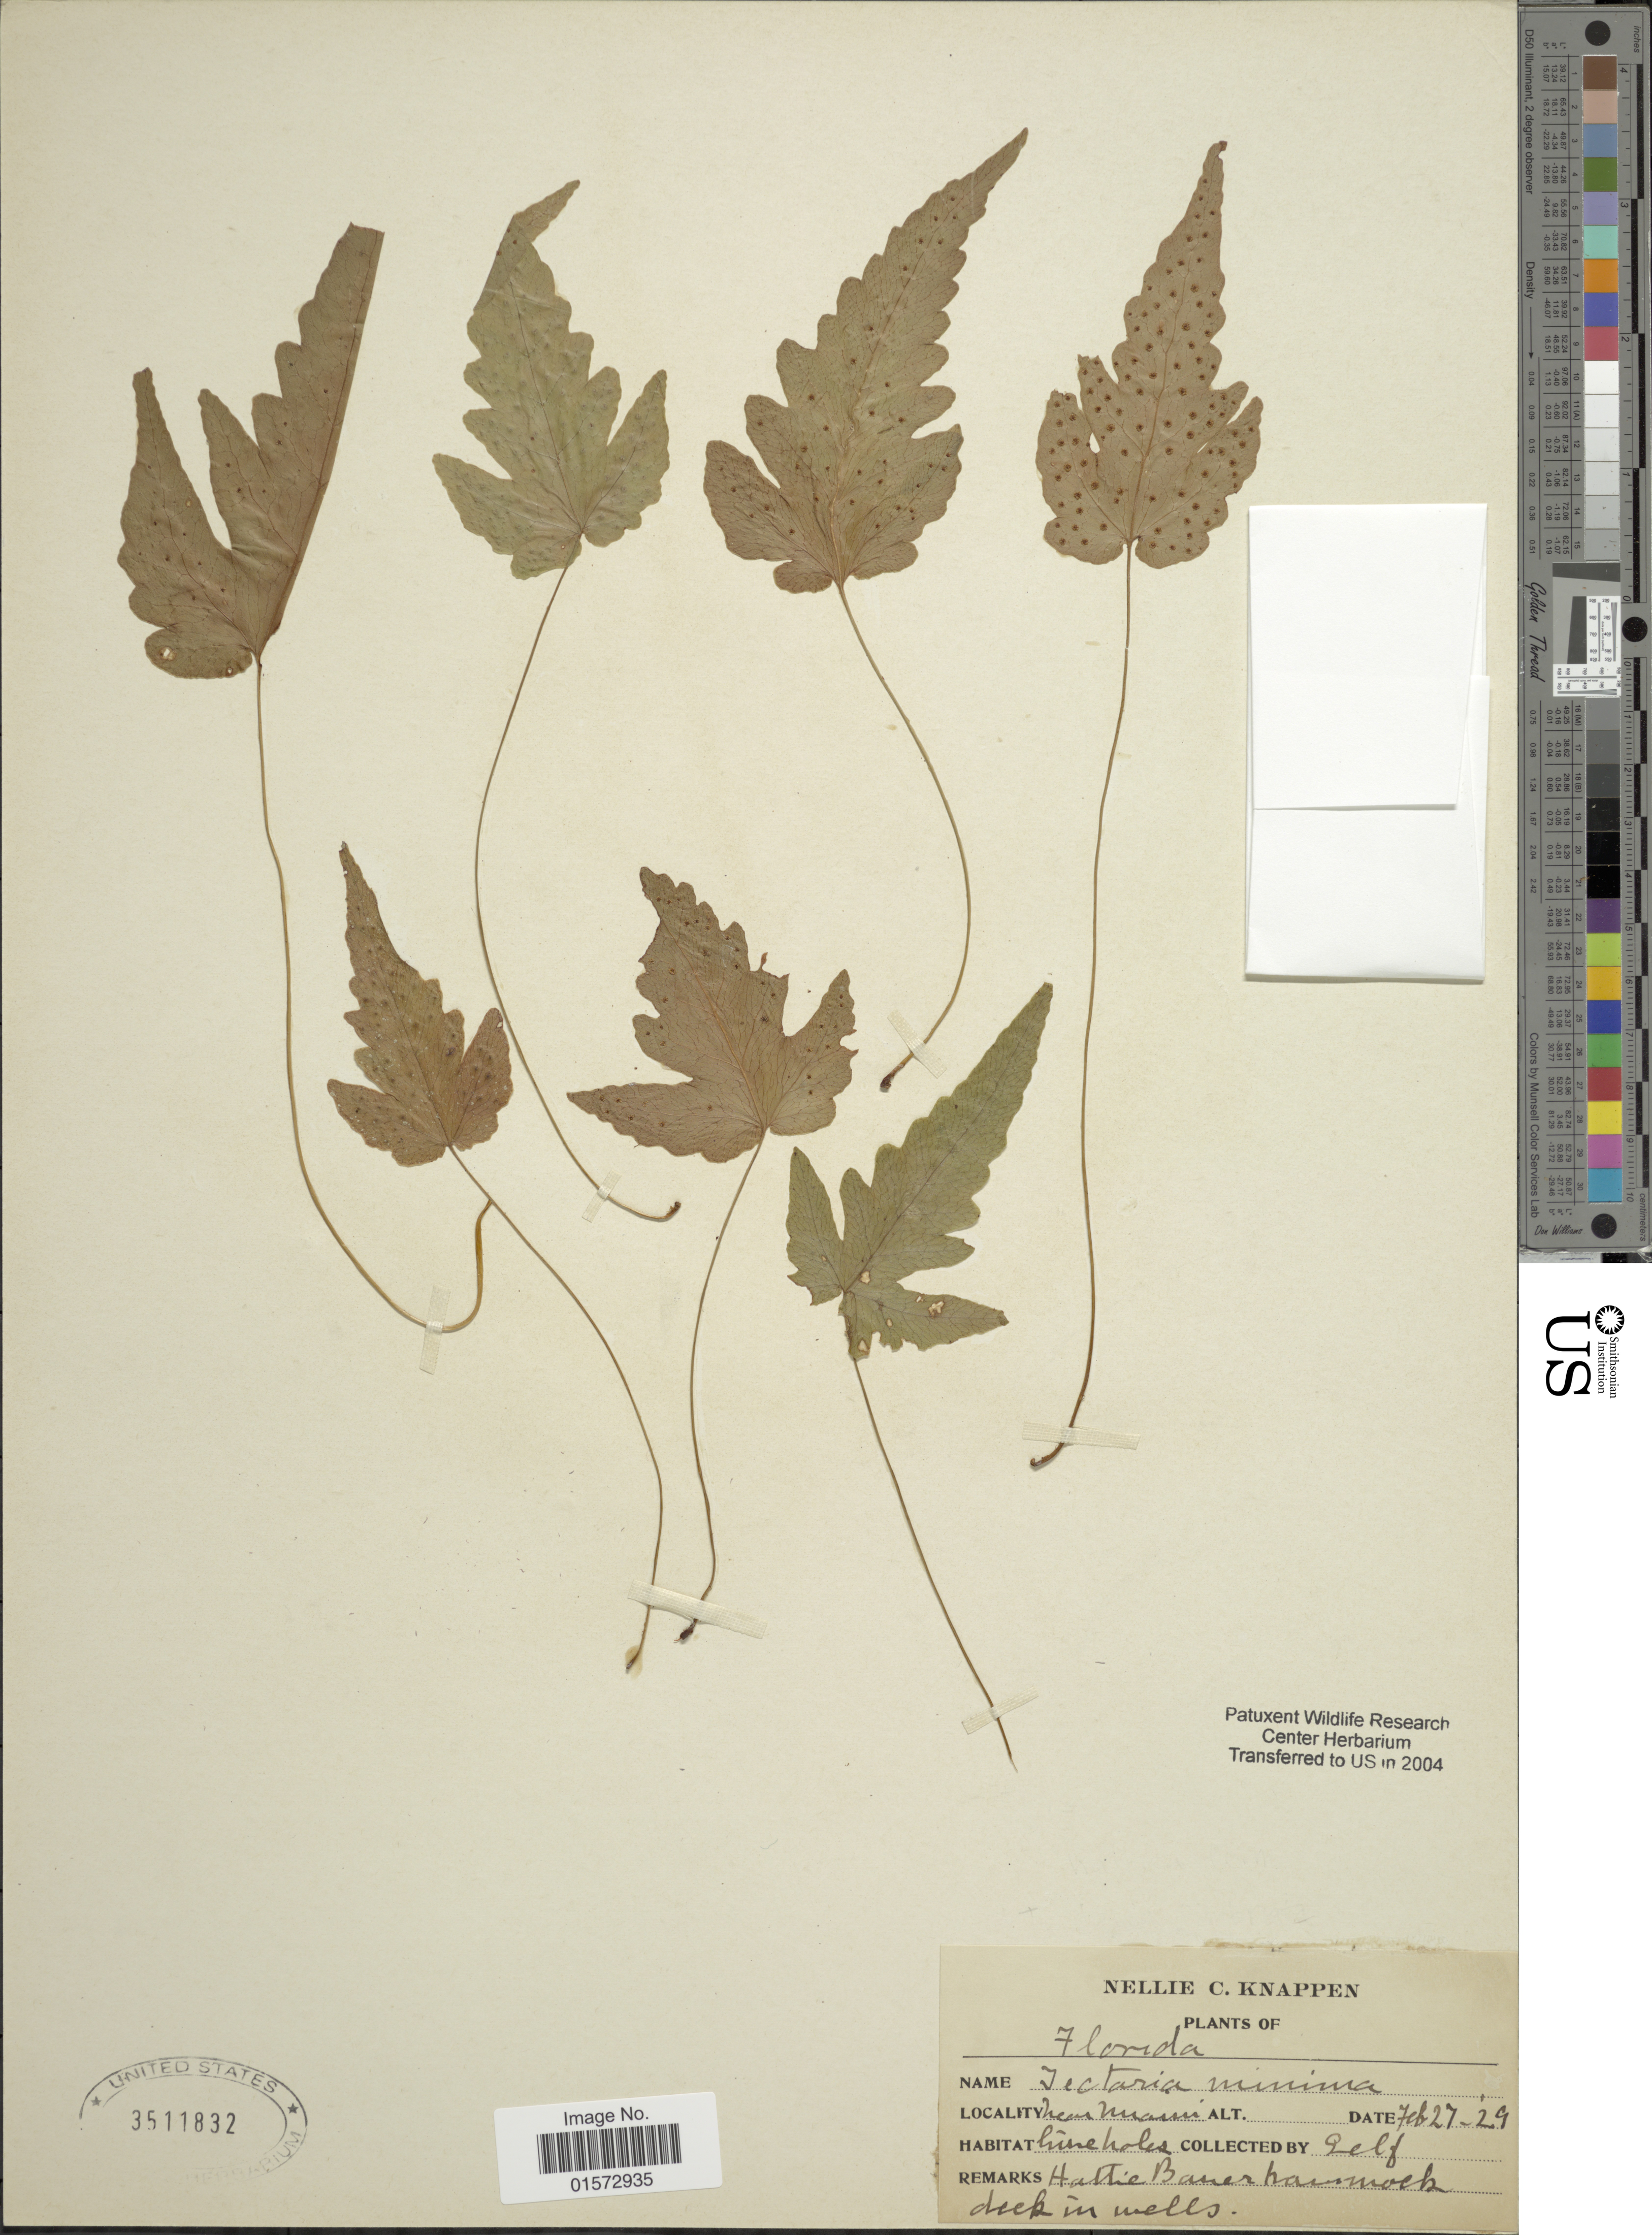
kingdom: Plantae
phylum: Tracheophyta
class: Polypodiopsida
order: Polypodiales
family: Tectariaceae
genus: Tectaria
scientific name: Tectaria fimbriata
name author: (Willd.) Lourteig & Proctor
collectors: N. Knappen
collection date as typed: Transcribed d/m/y: /2/27 to /2/29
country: United States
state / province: Florida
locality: Near Miami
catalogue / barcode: US 3511832